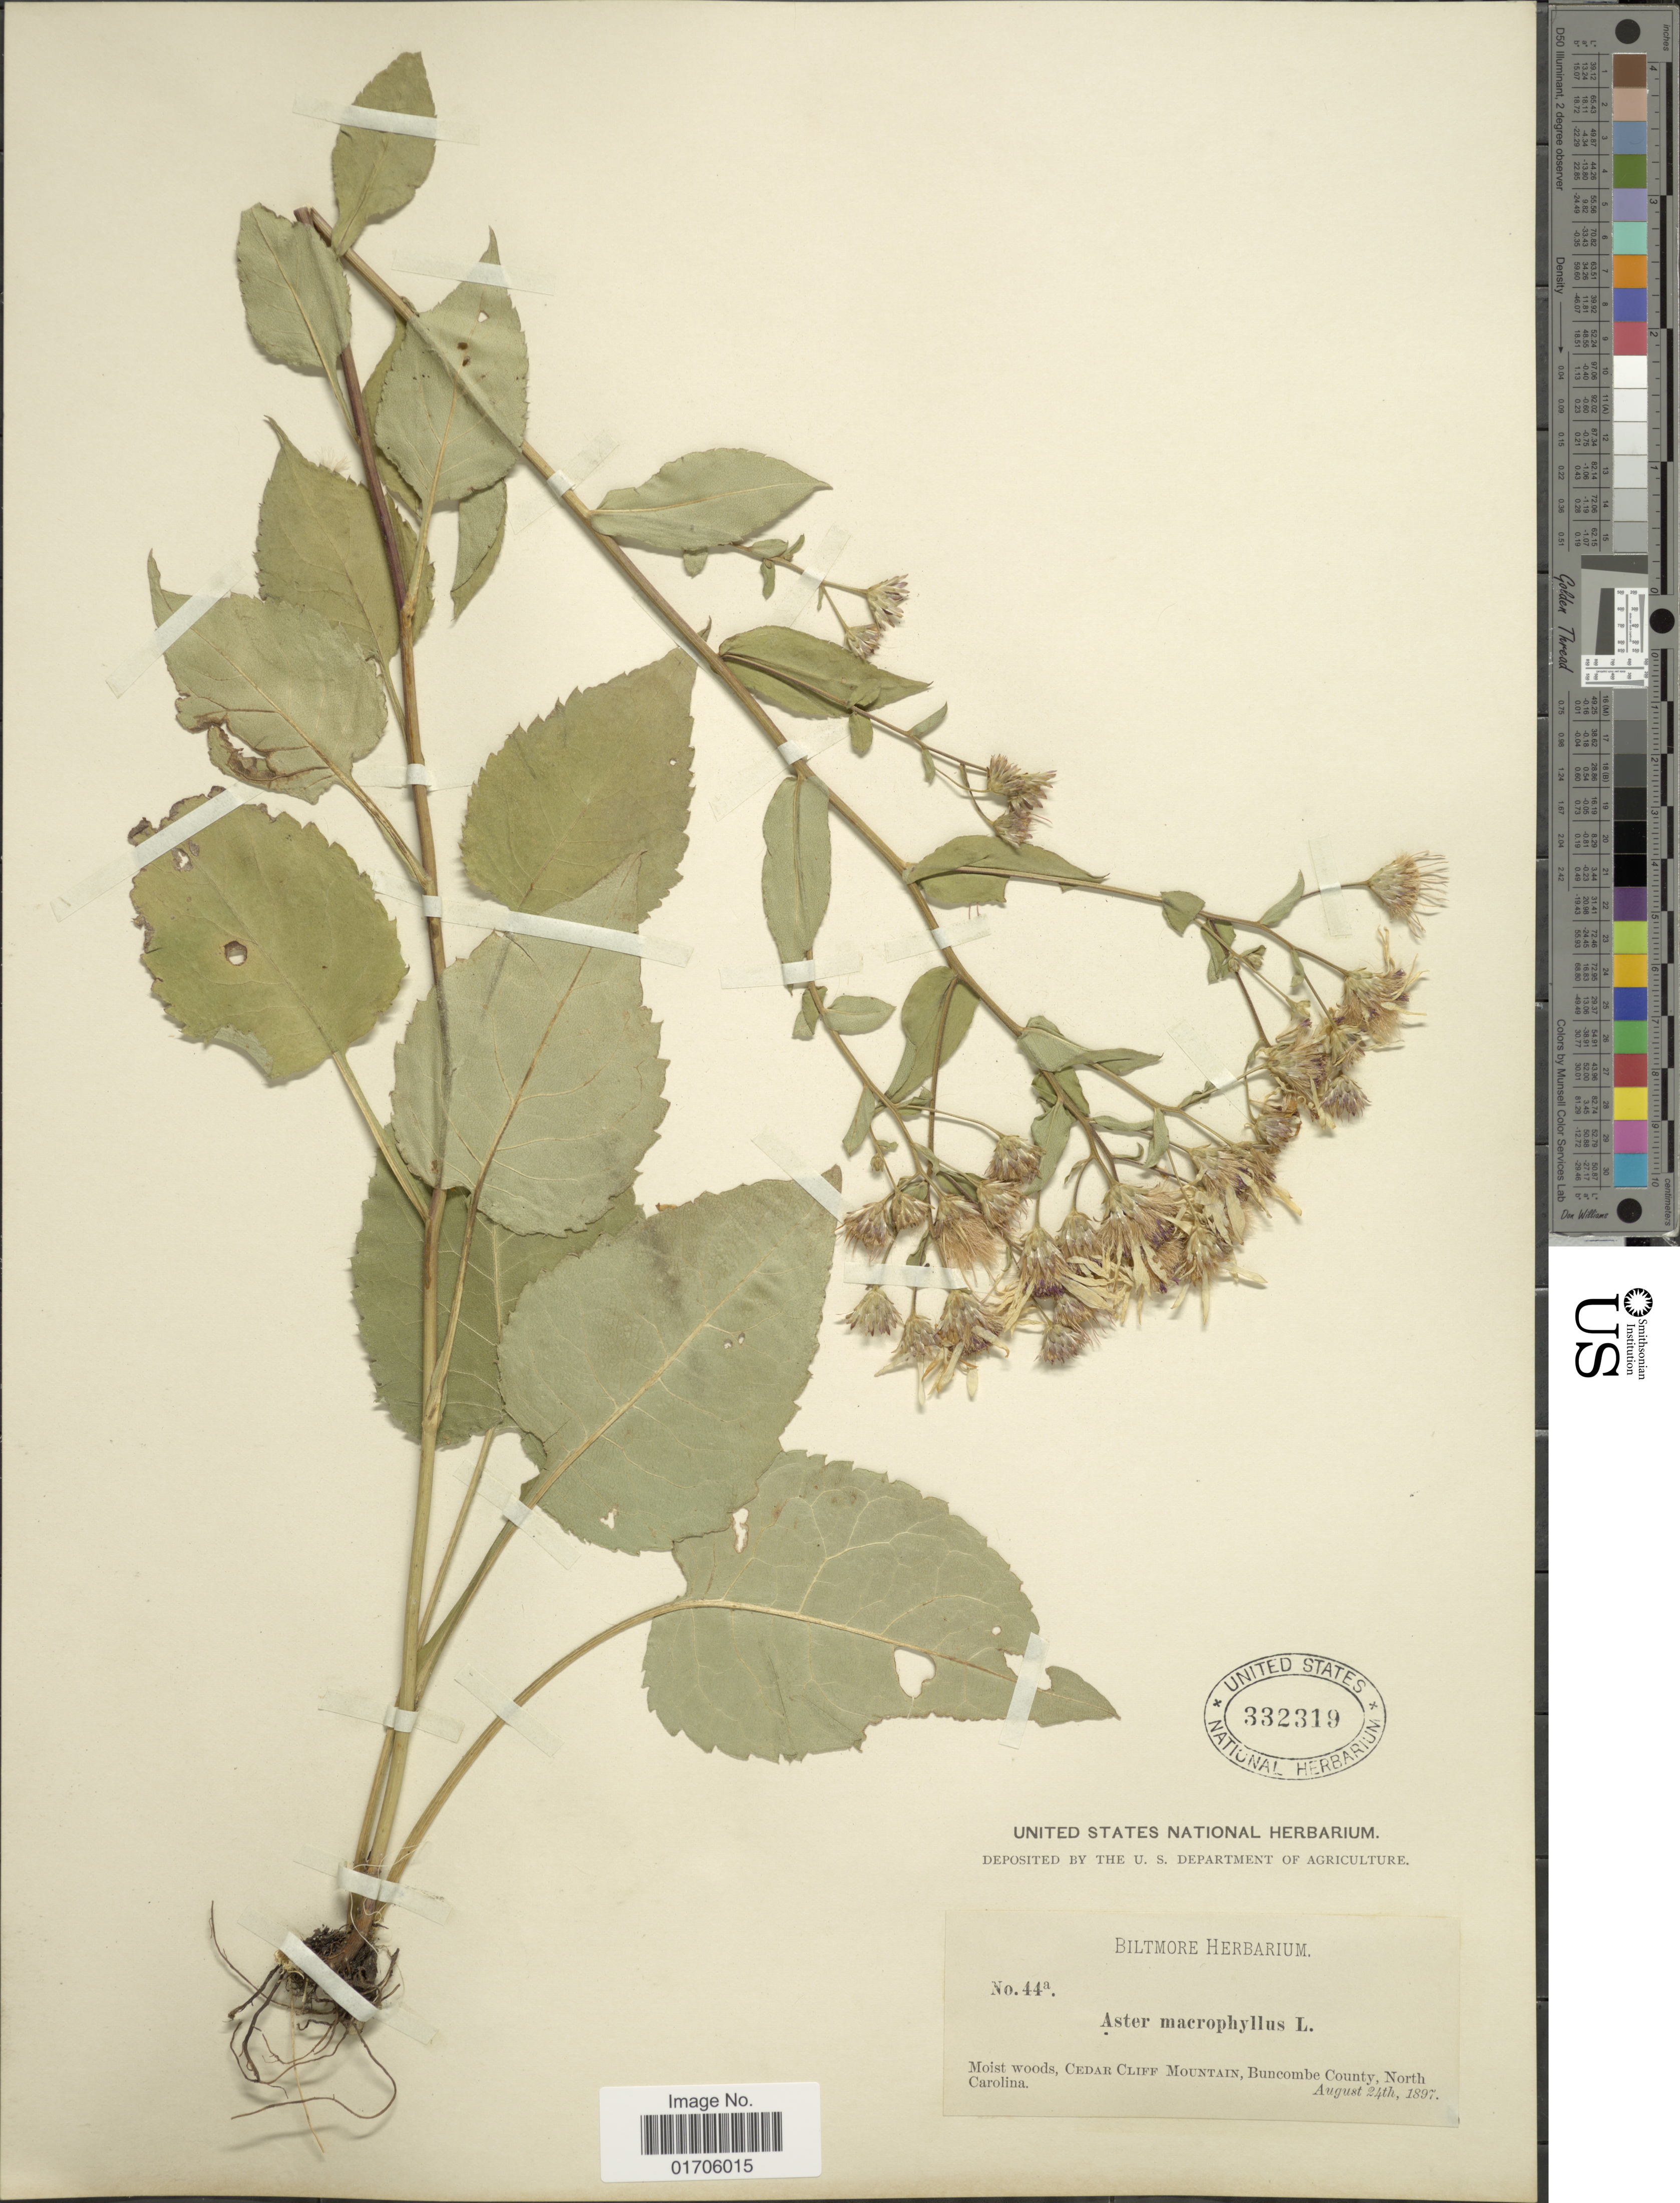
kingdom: Plantae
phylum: Tracheophyta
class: Magnoliopsida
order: Asterales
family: Asteraceae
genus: Eurybia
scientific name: Eurybia sp.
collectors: ex herb. Biltmore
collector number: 44a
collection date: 1897-08-24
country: United States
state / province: North Carolina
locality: Moist woods, Cedar Cliff Mountain, Buncombe County, North Carolina.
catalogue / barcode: US 332319